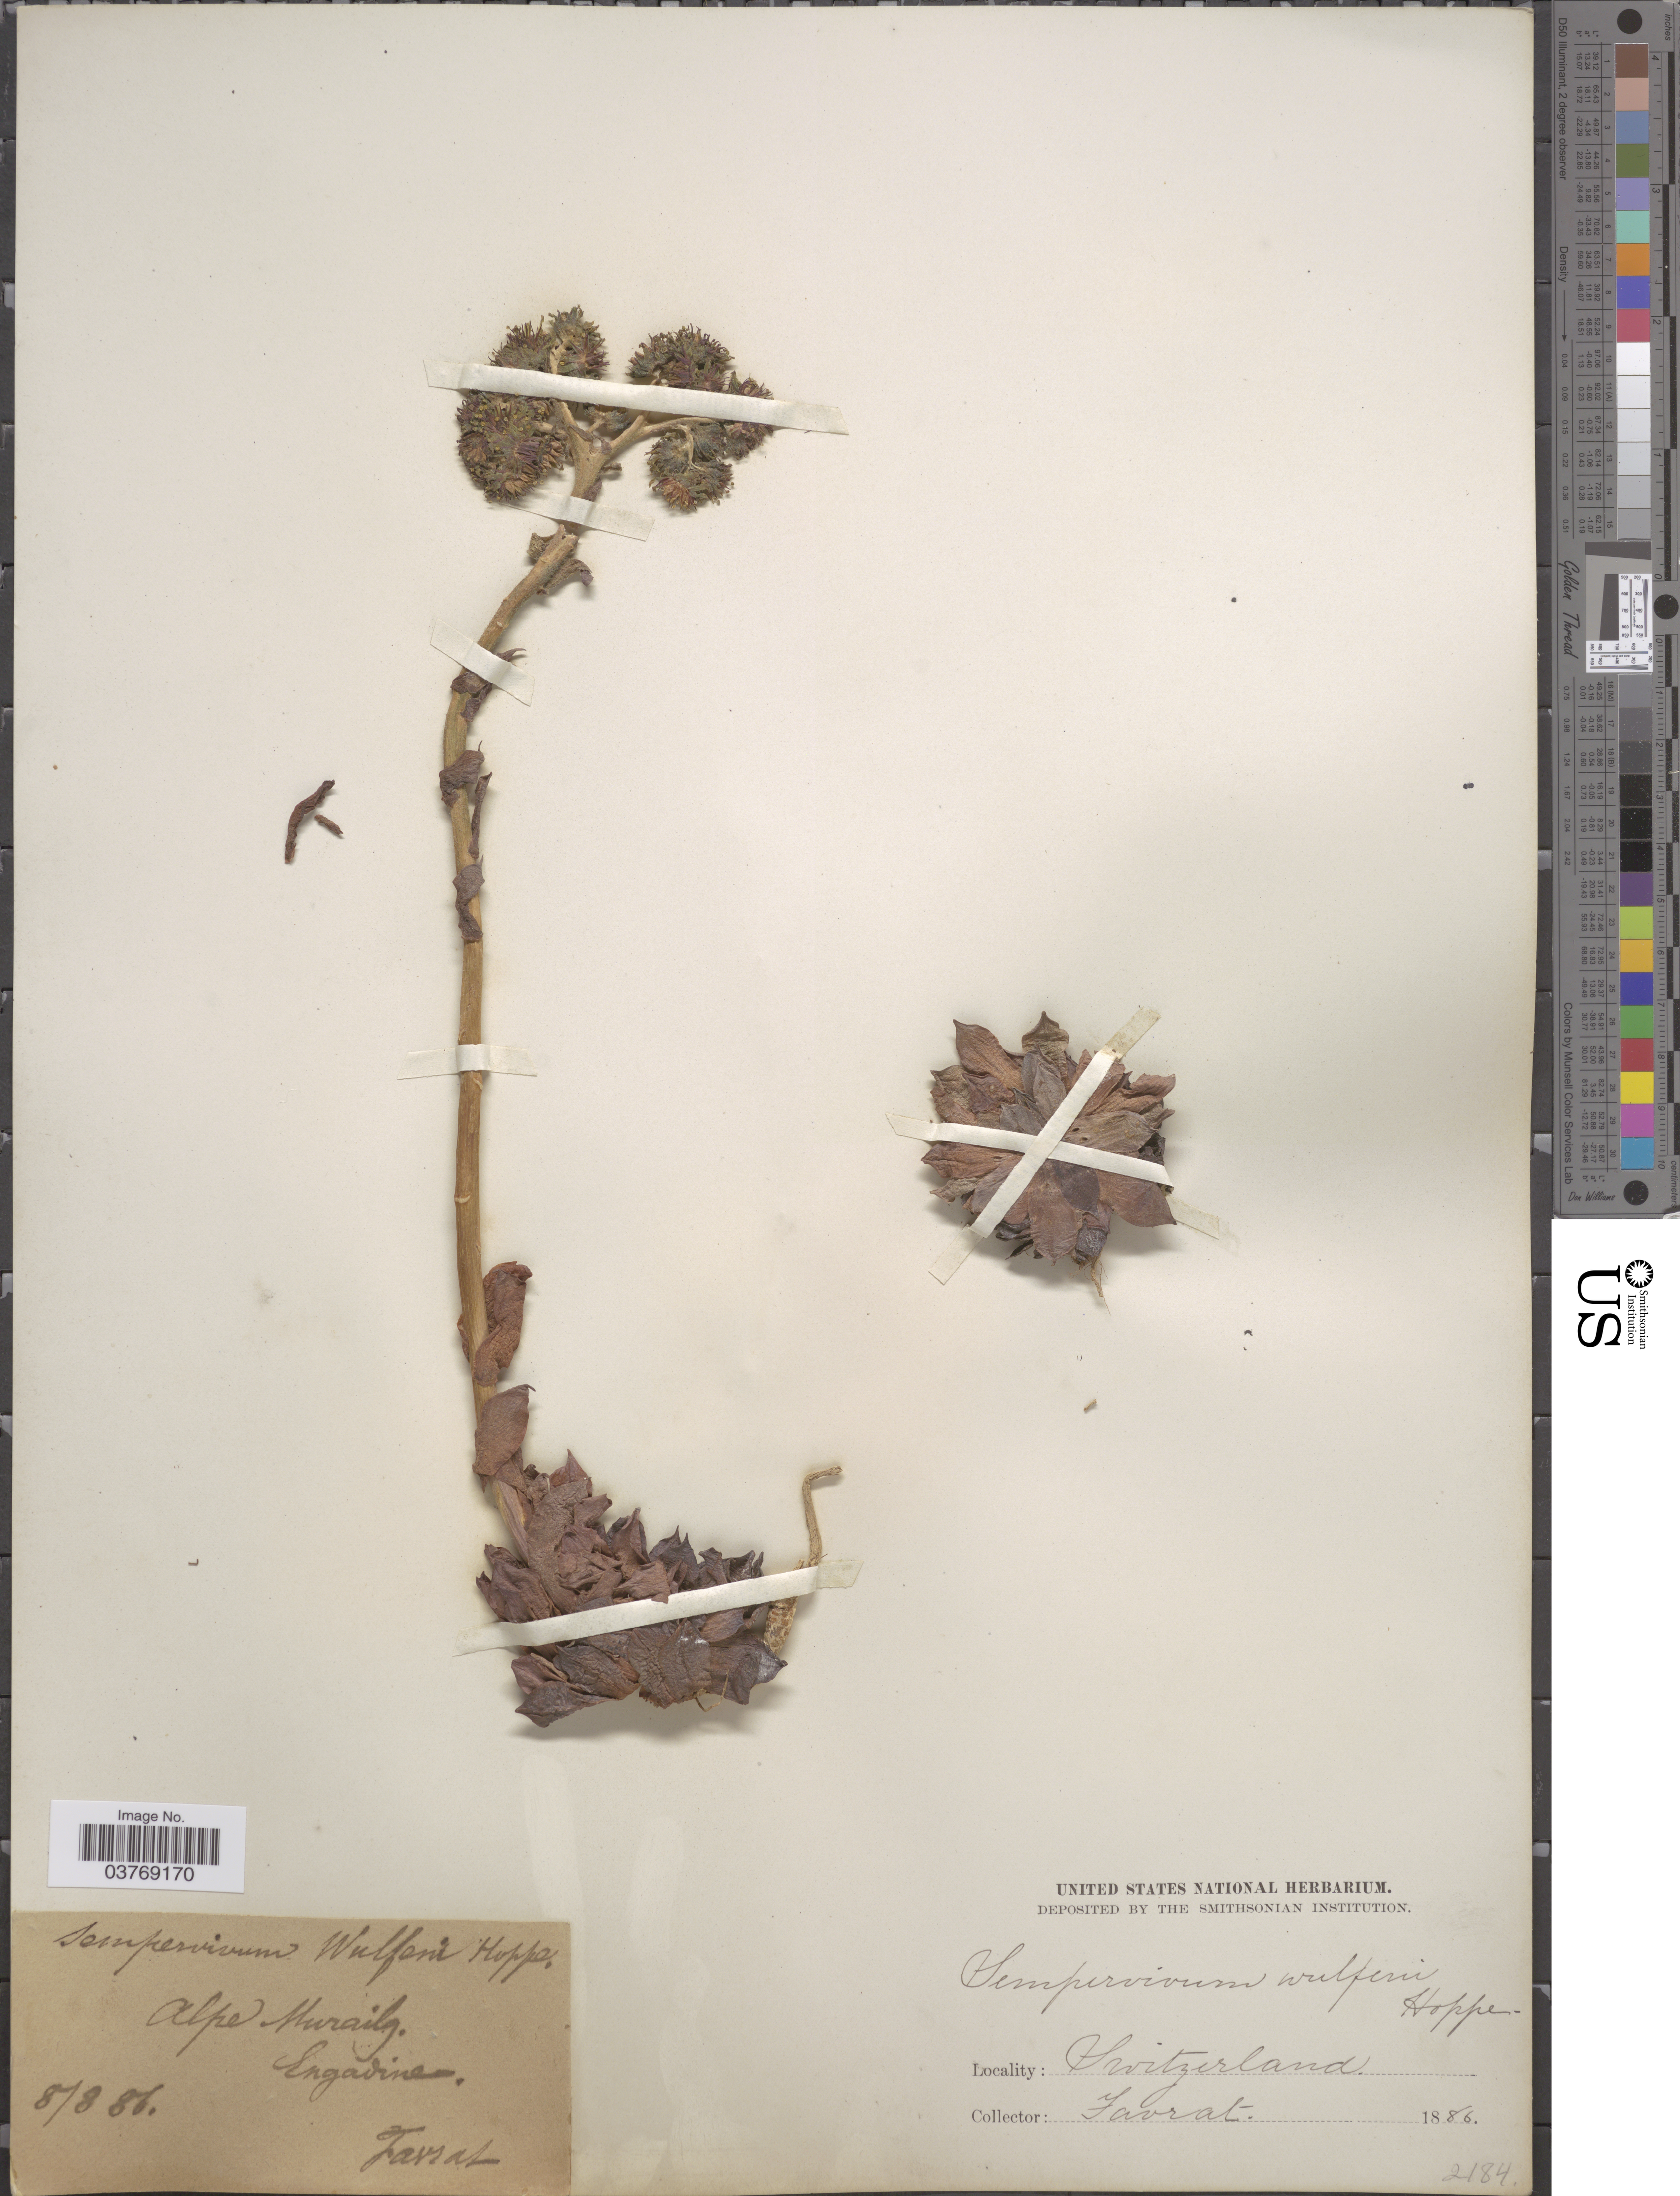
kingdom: Plantae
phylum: Tracheophyta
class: Magnoliopsida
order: Saxifragales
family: Crassulaceae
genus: Sempervivum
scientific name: Sempervivum wulfenii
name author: Hoppe ex Mert. & W.D.J. Koch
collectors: L. Favrat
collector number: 2184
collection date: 1886-08-08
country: Switzerland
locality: Alpe Muraily*. Engadine.